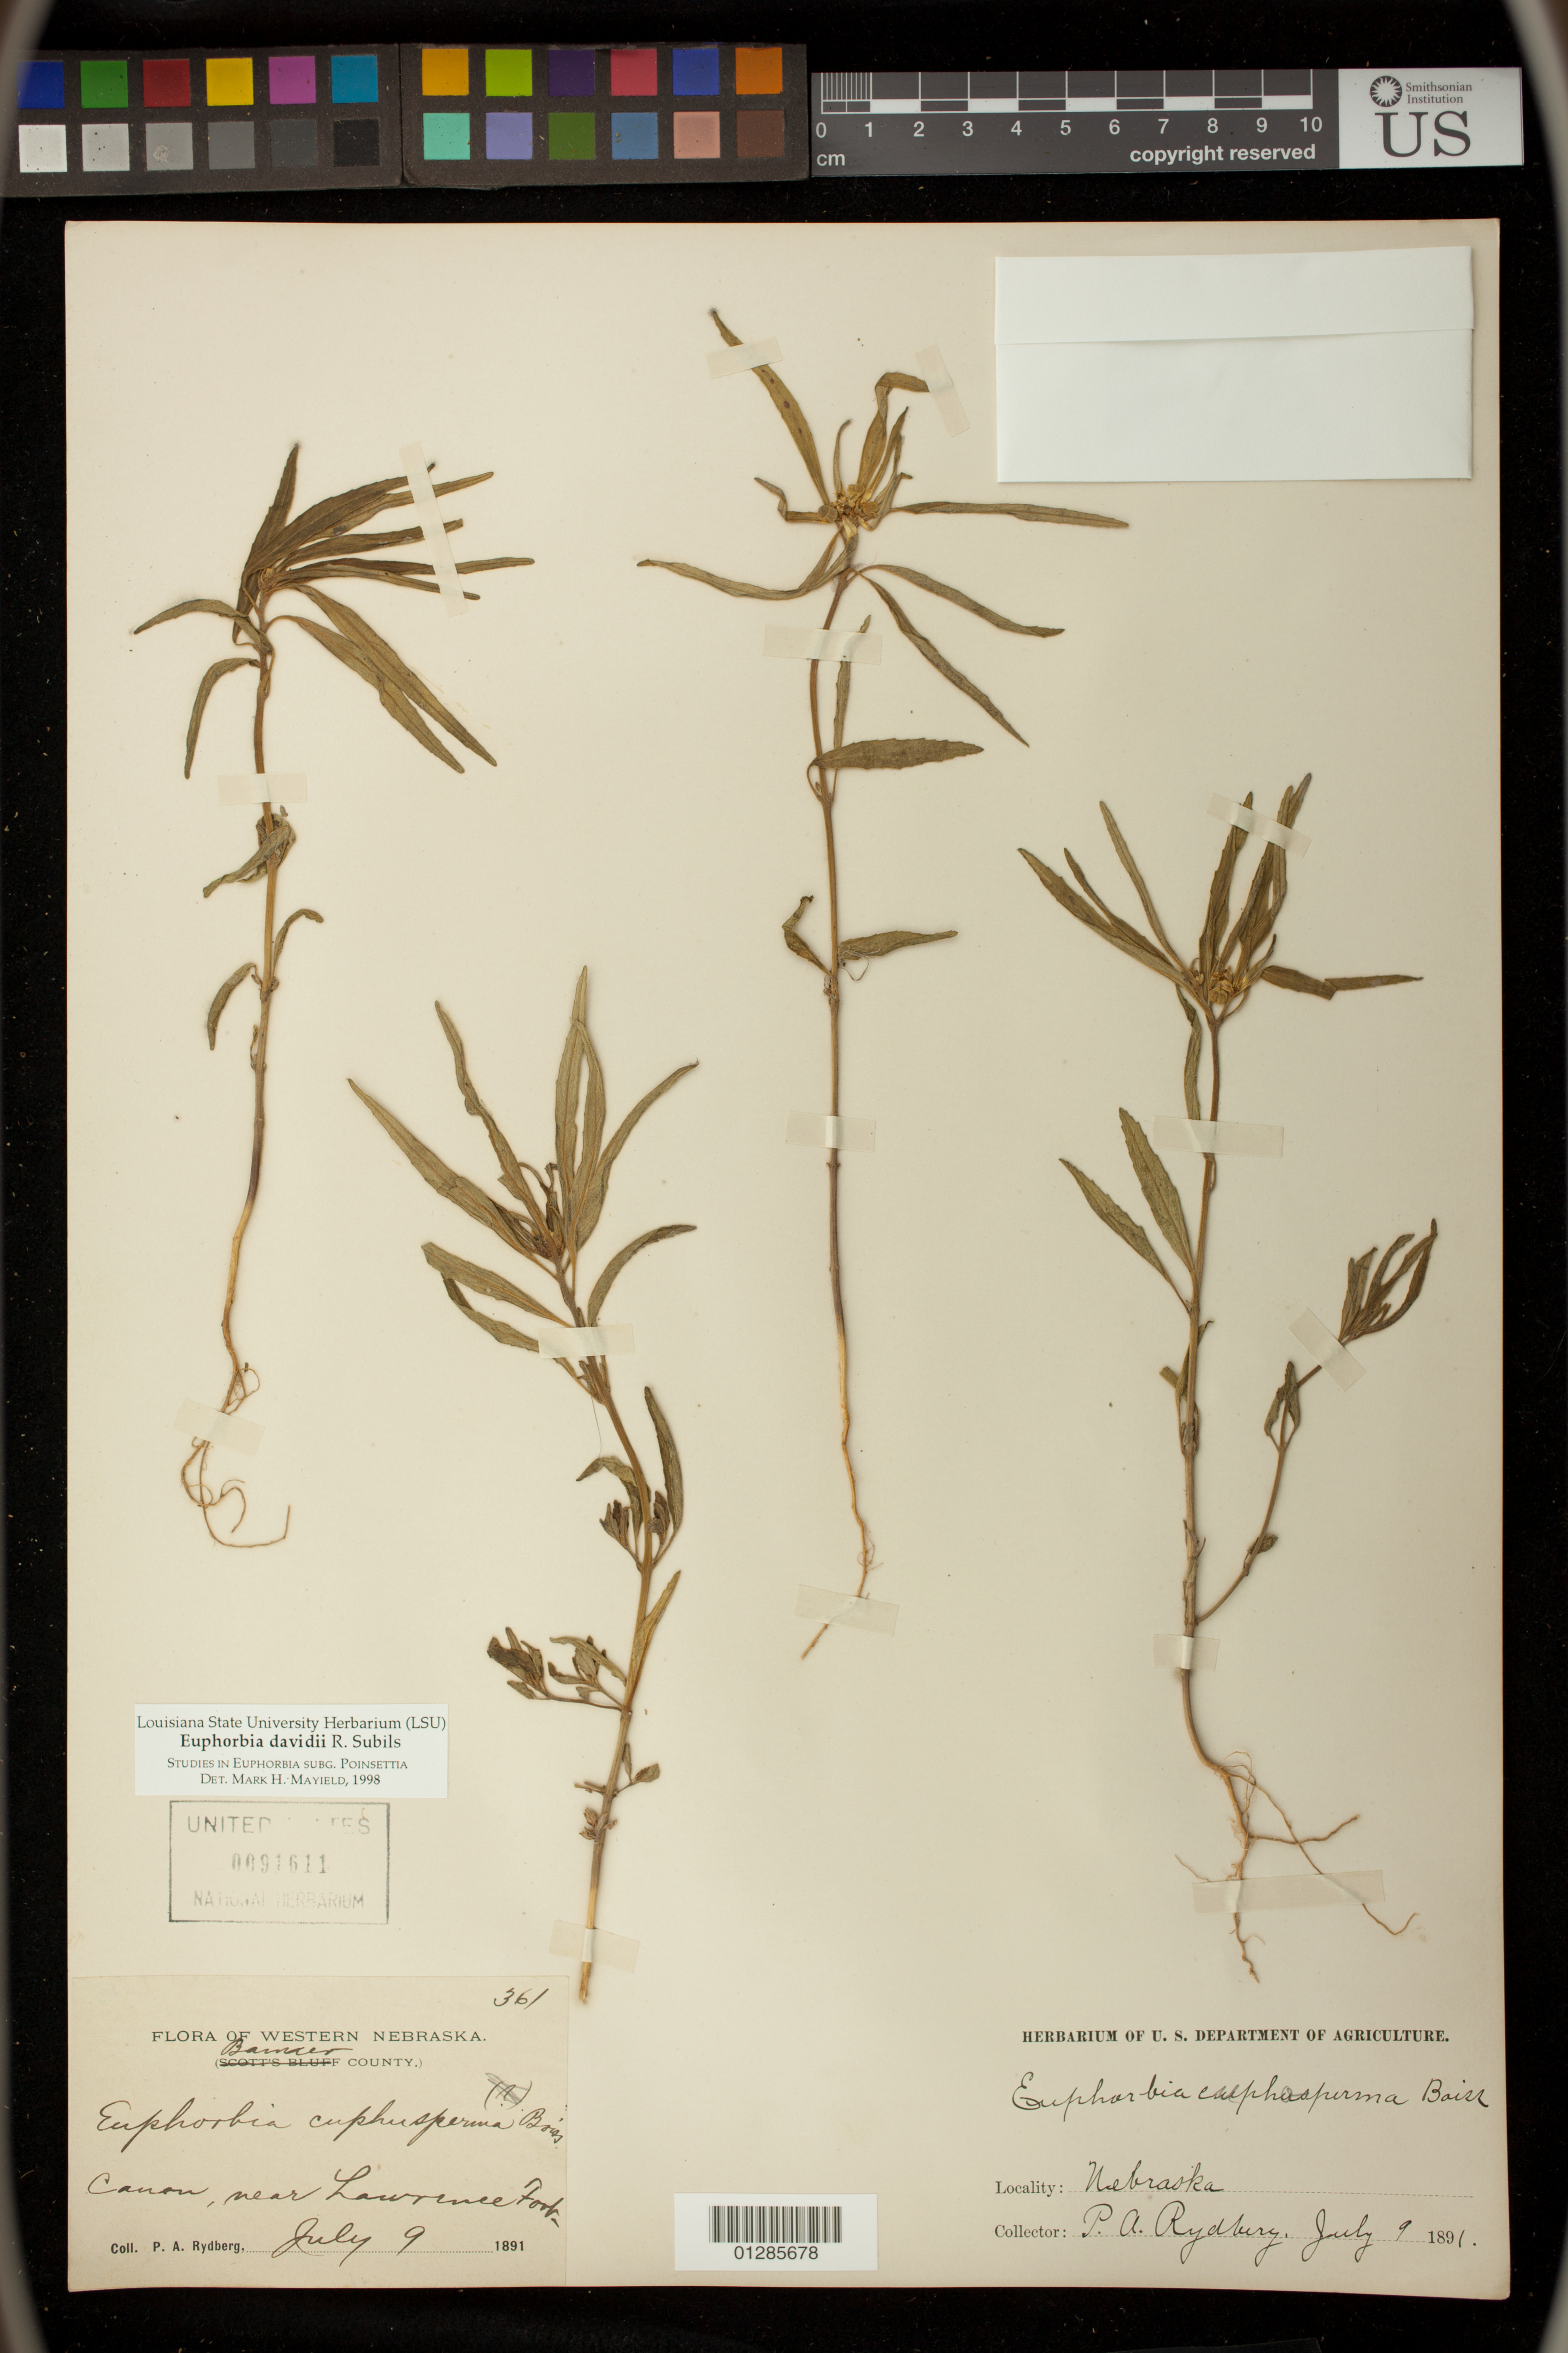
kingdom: Plantae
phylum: Tracheophyta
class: Magnoliopsida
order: Malpighiales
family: Euphorbiaceae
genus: Euphorbia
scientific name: Euphorbia davidii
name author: Subils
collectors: P. A. Rydberg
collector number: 361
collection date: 1891-07-09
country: United States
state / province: Nebraska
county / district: Banner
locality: Canon, near Lawrence Fork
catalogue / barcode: US 91611